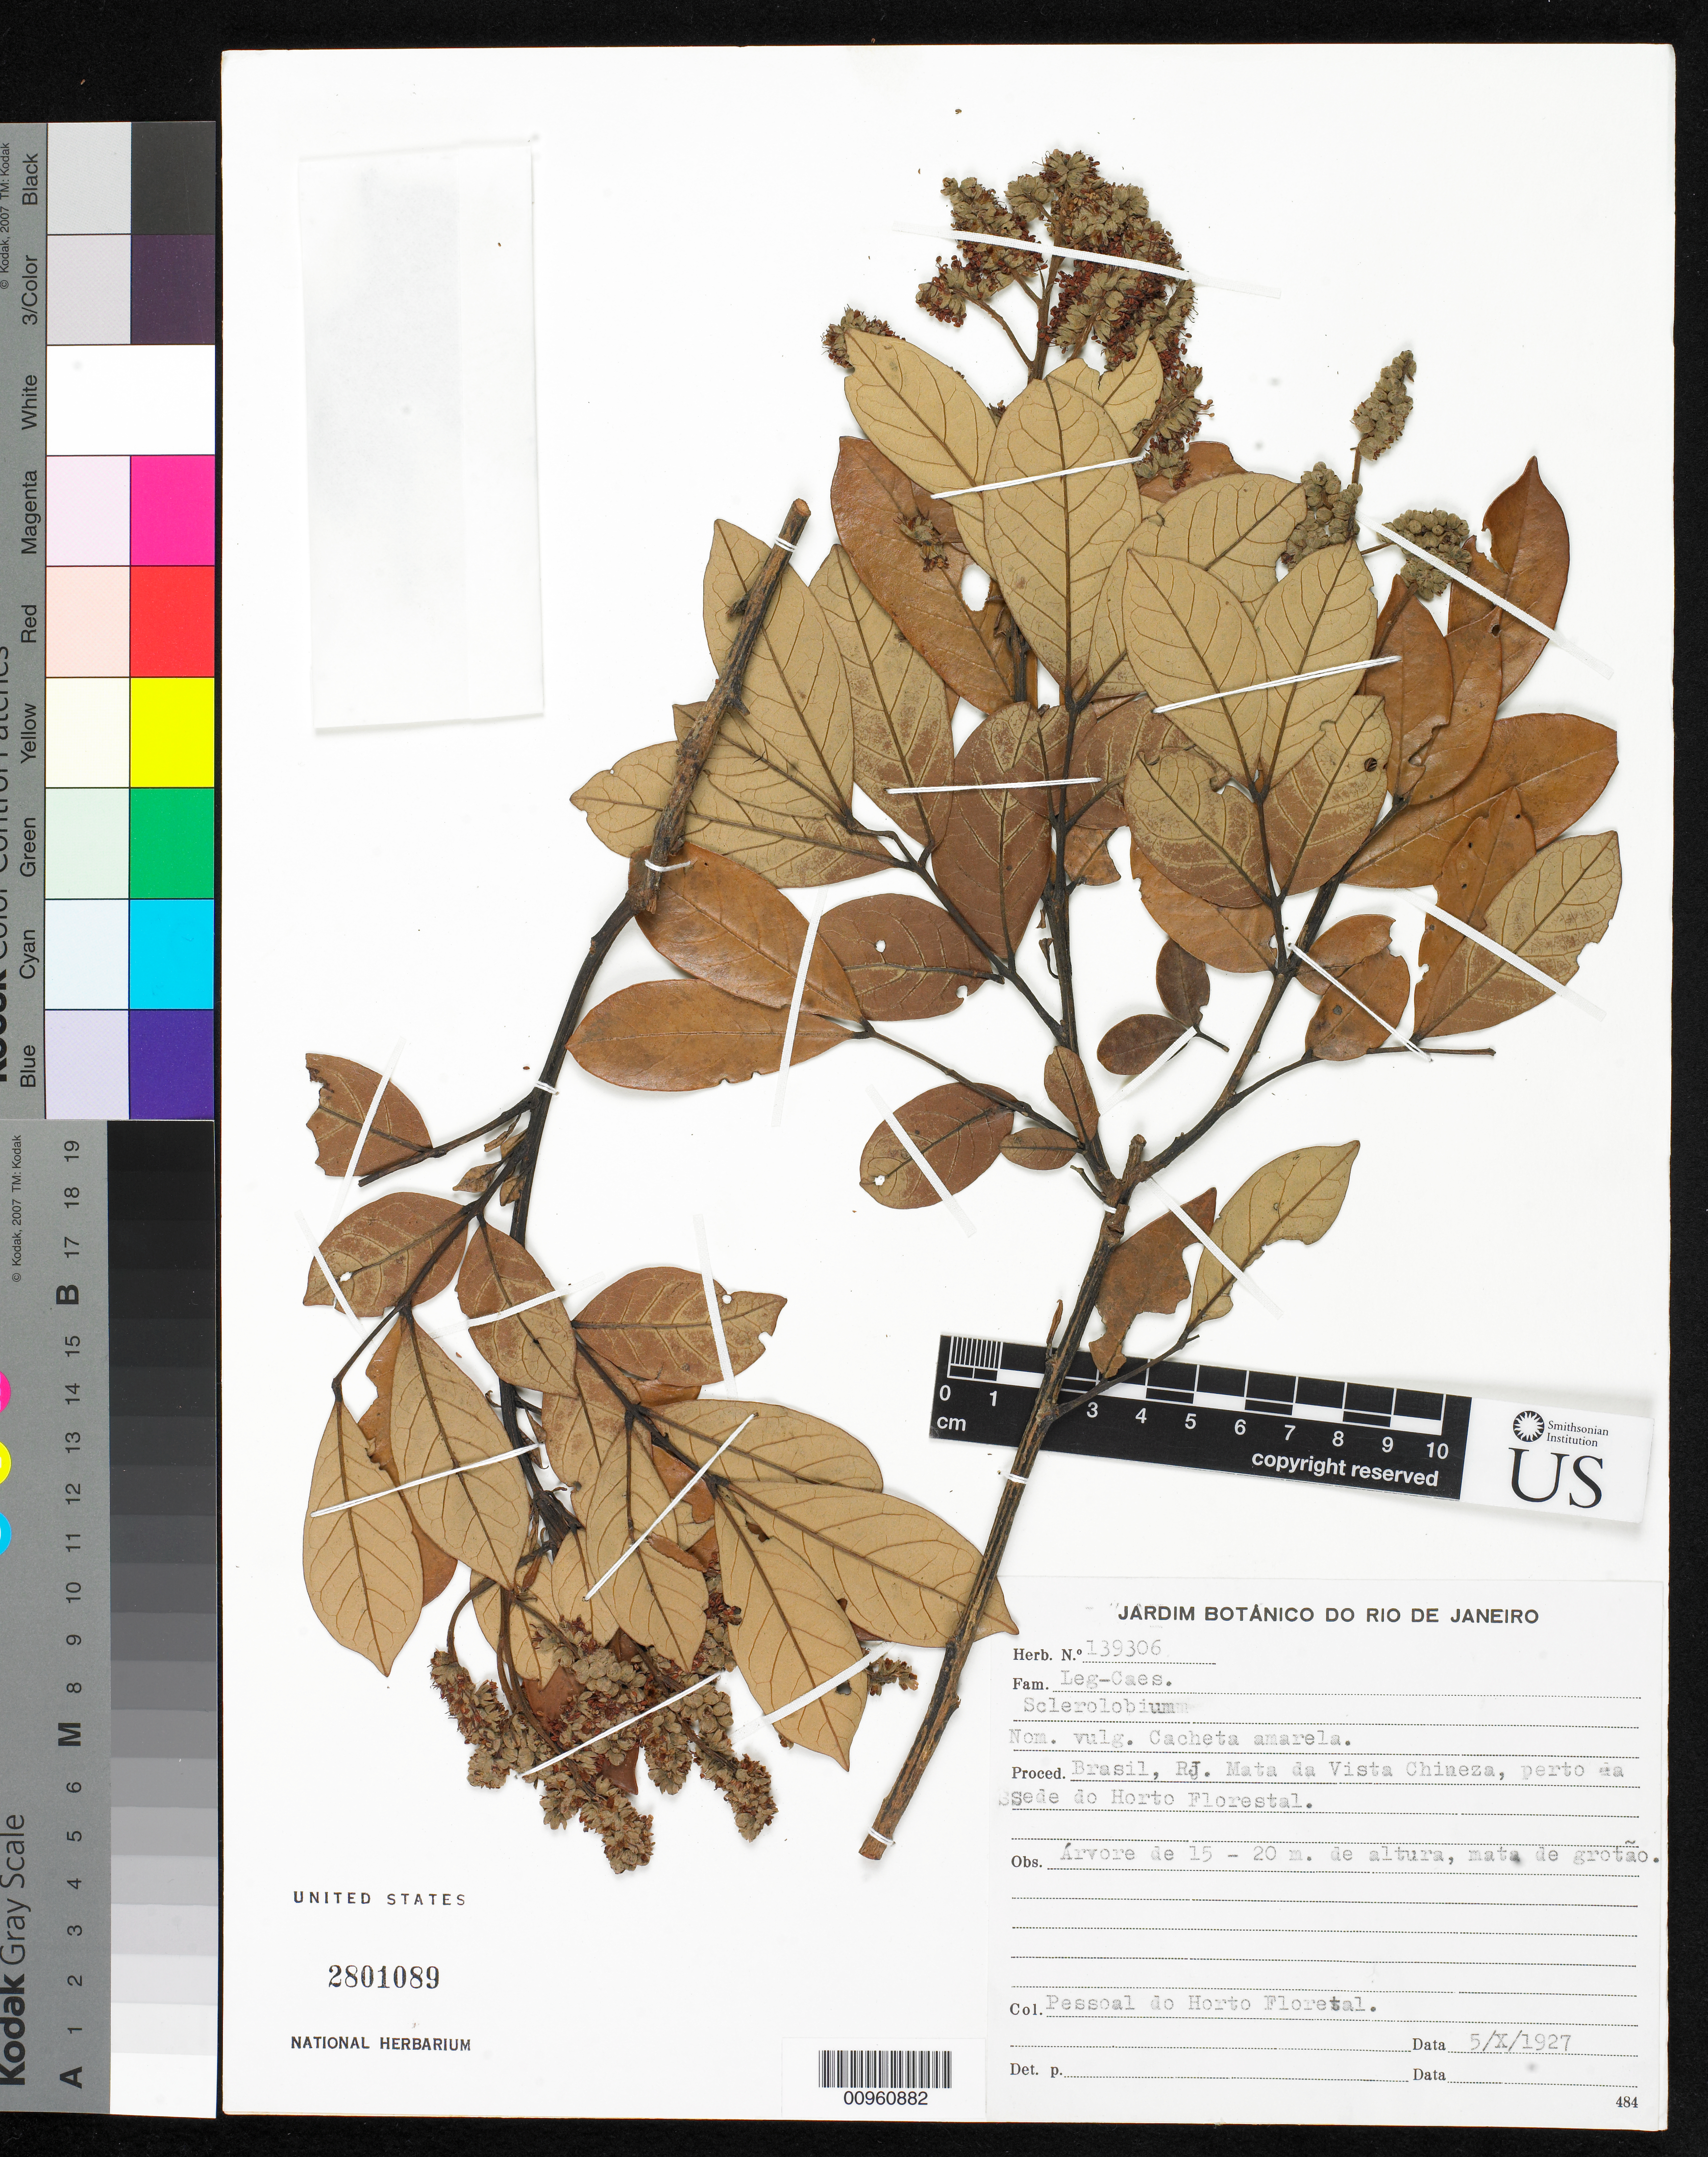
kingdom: Plantae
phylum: Tracheophyta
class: Magnoliopsida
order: Fabales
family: Fabaceae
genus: Tachigali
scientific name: Tachigali sp.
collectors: Pessoal do Horto Florestal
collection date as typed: May 1927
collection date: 1927-05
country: Brazil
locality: RJ. Mata da Vista Chineza, perto da Sede do Horto Florestal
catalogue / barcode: US 2801089